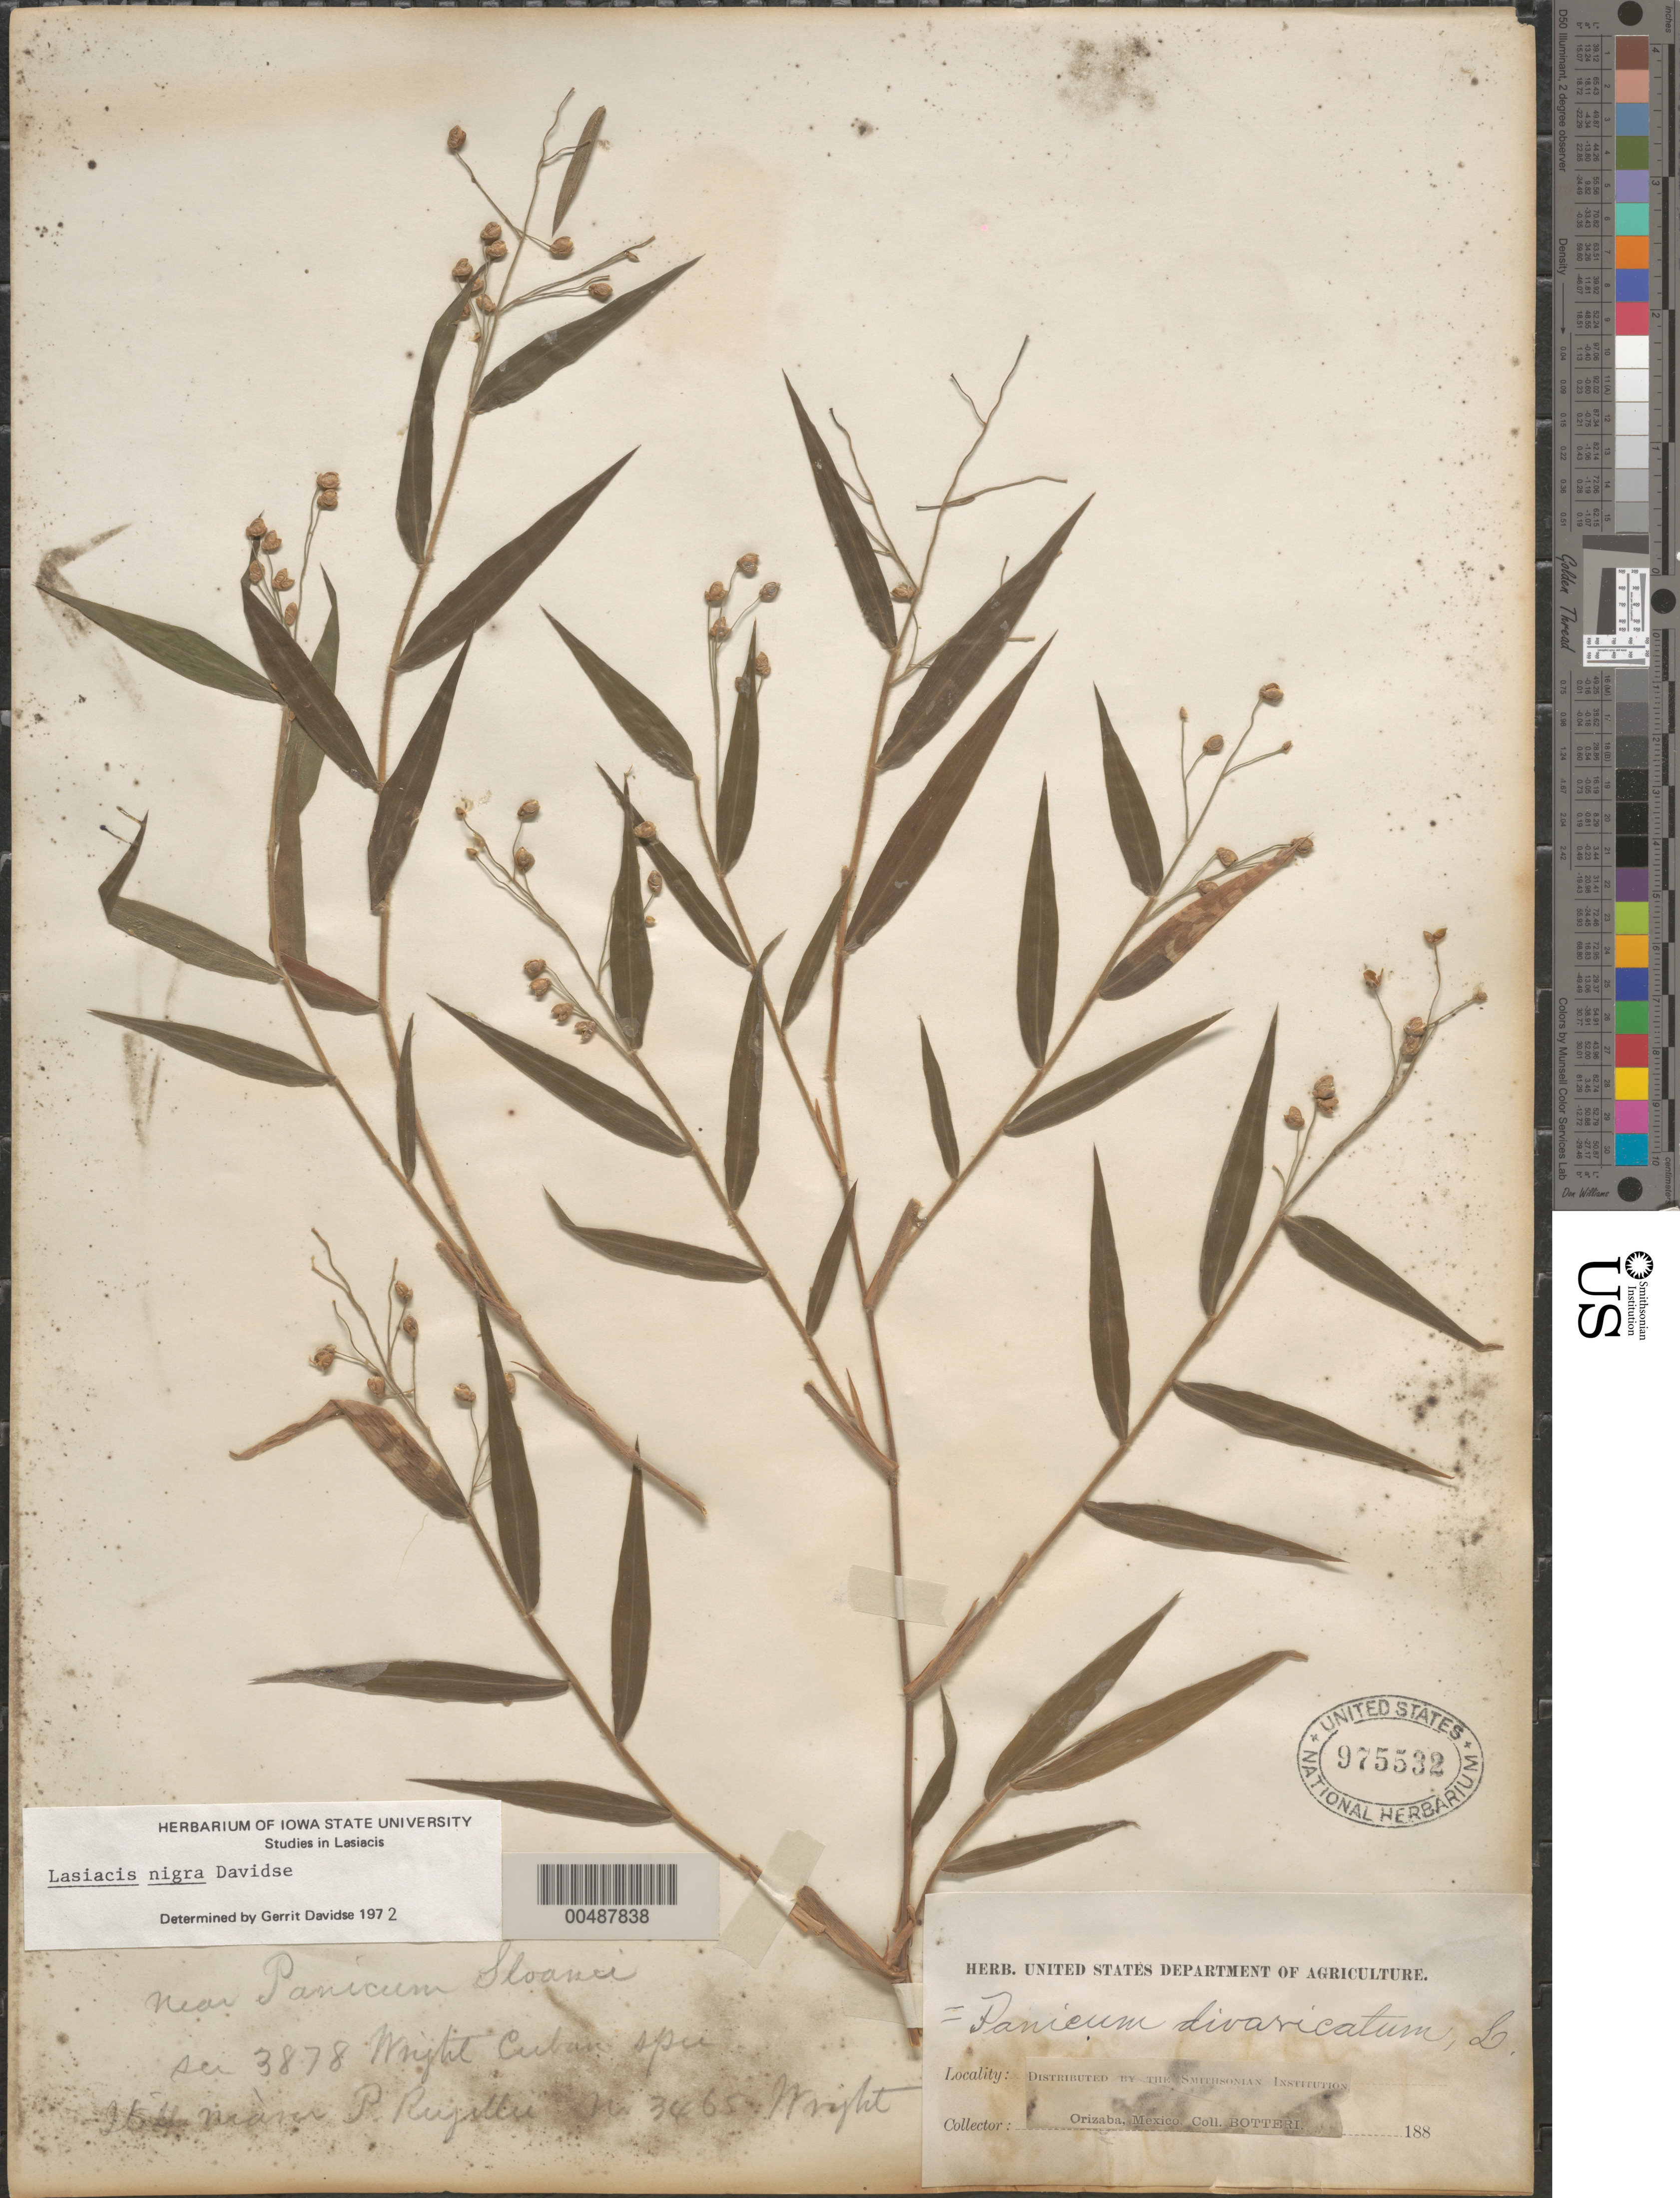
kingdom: Plantae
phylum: Tracheophyta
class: Liliopsida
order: Poales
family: Poaceae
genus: Lasiacis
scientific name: Lasiacis maxonii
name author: Swallen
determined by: Davidse, Gerrit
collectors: -. Botteri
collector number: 3878/3465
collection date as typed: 188?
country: Mexico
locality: Orizaba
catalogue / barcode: US 975532